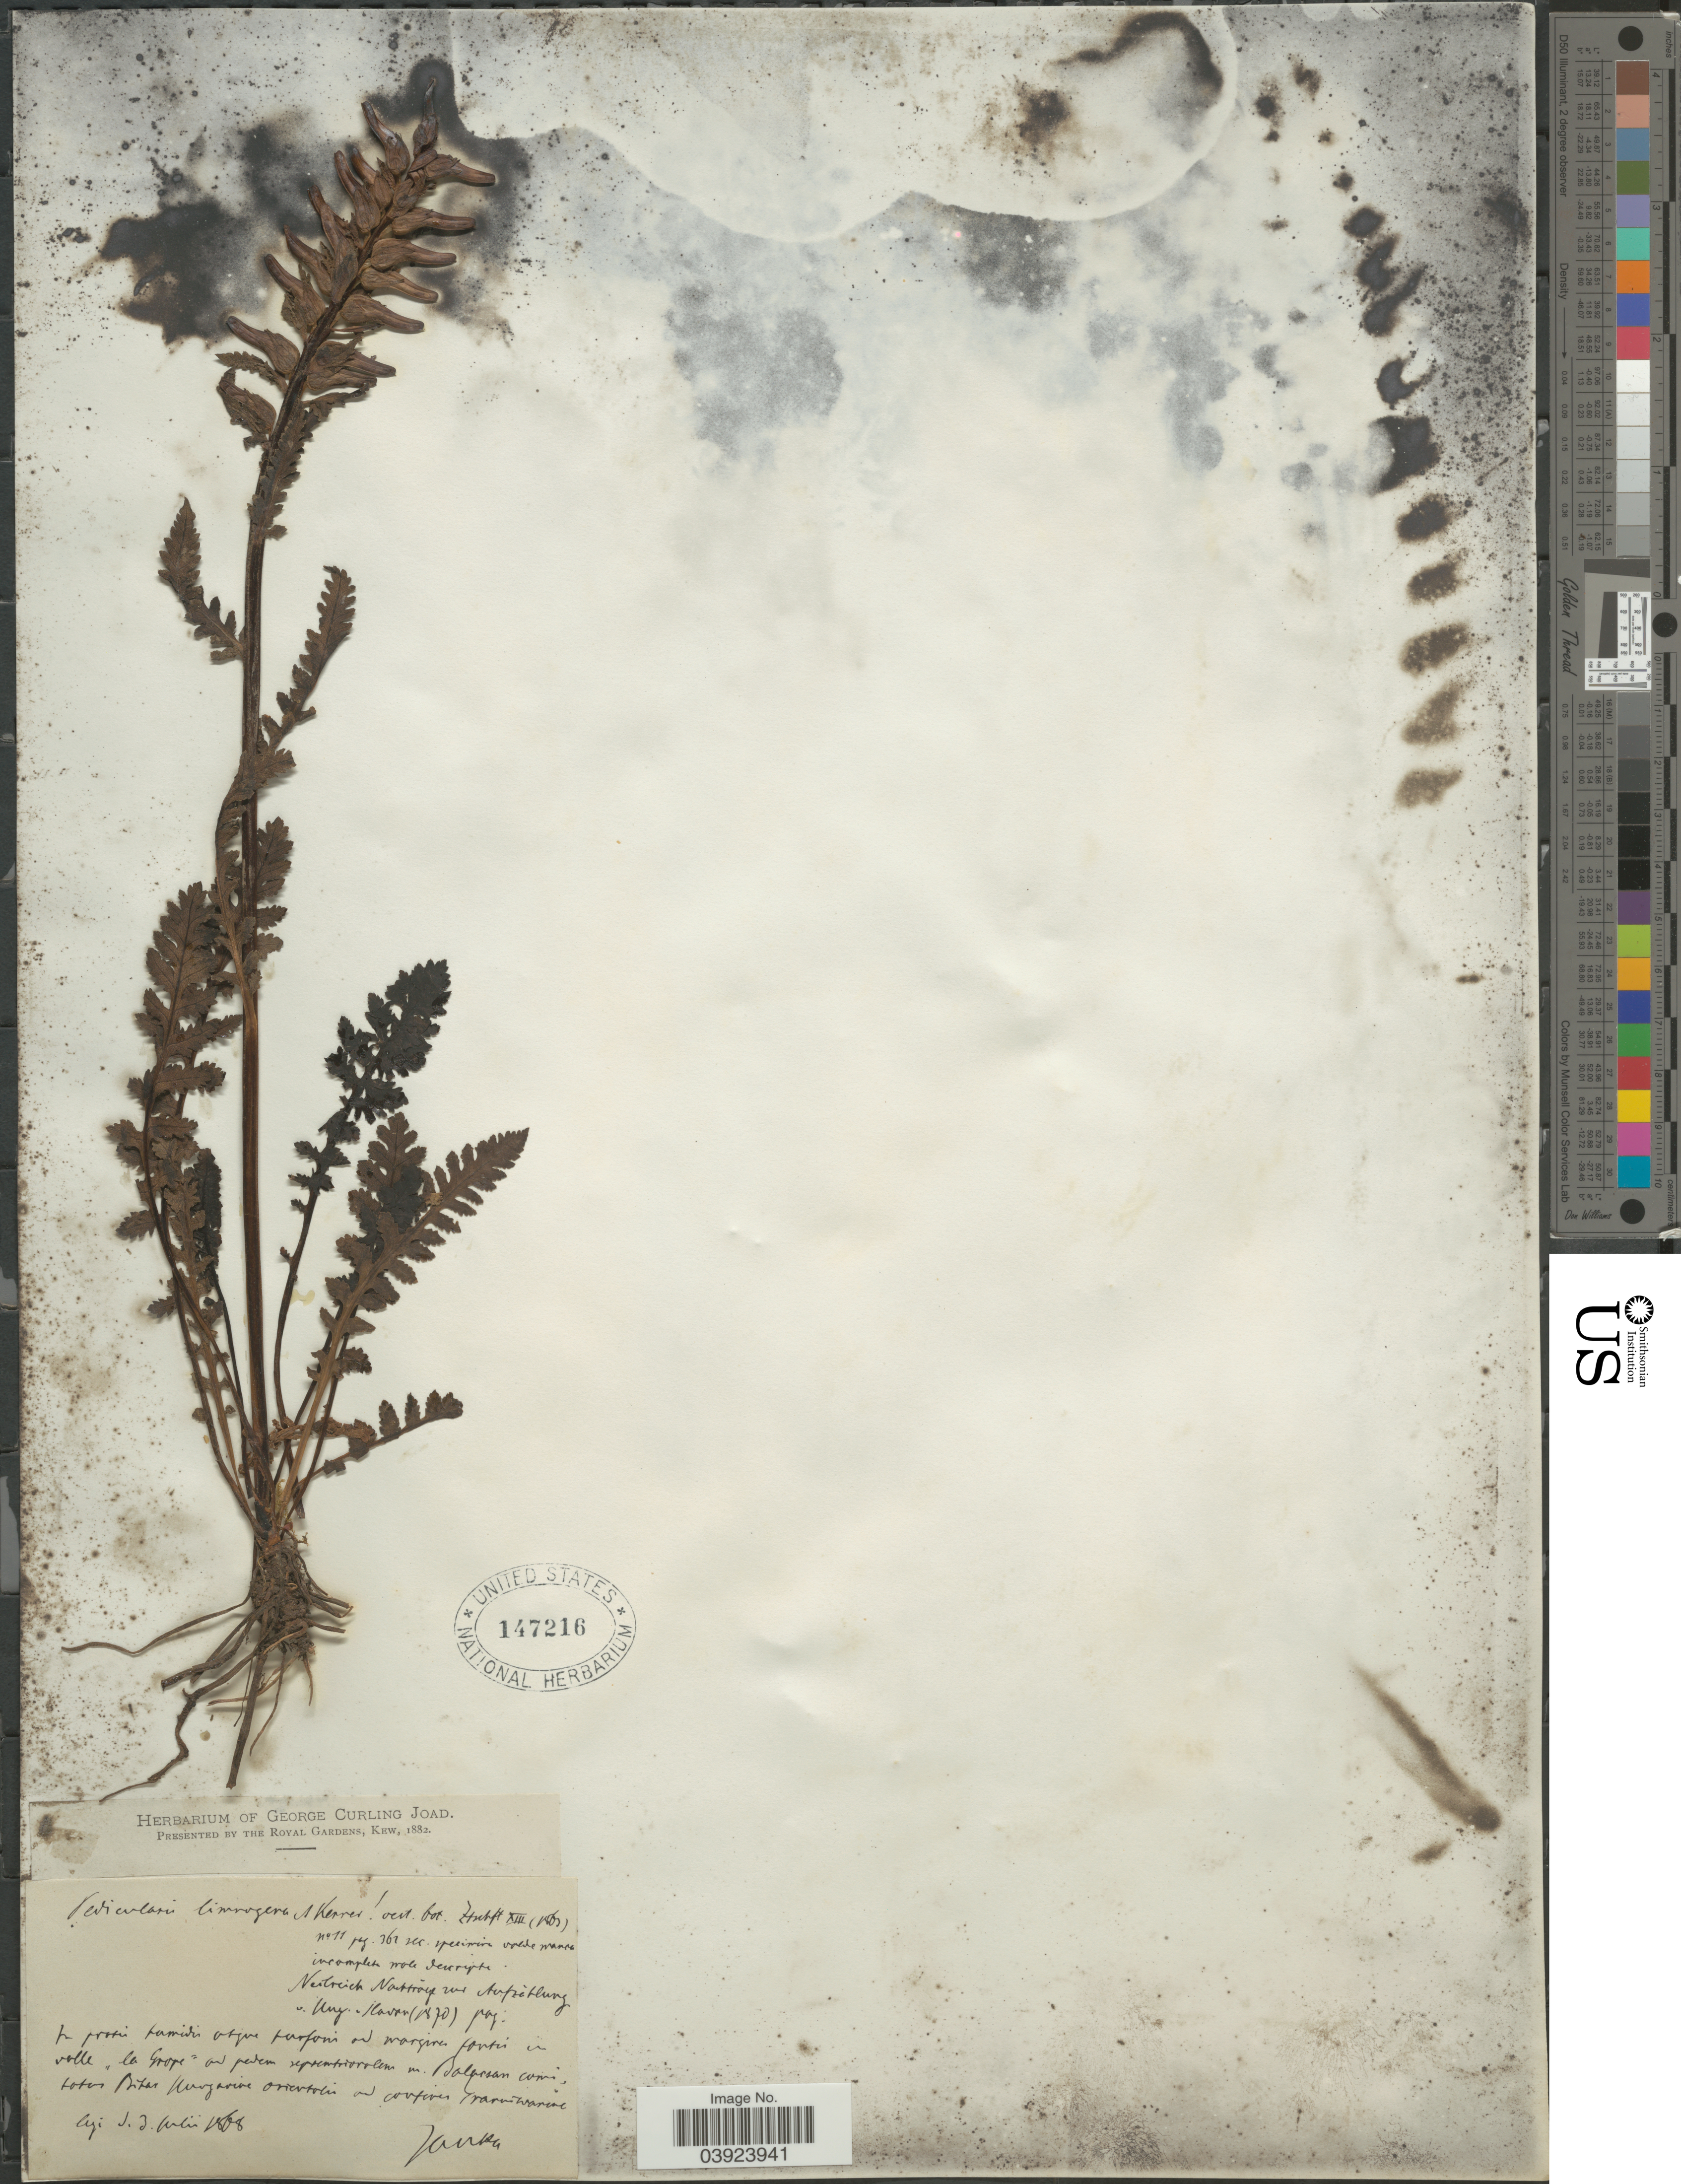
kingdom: Plantae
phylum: Tracheophyta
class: Magnoliopsida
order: Lamiales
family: Orobanchaceae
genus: Pedicularis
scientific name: Pedicularis limnogena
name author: A. Kern.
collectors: V. Janka von Bulcs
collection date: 1868-07-03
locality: [illegible text].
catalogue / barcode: US 147216